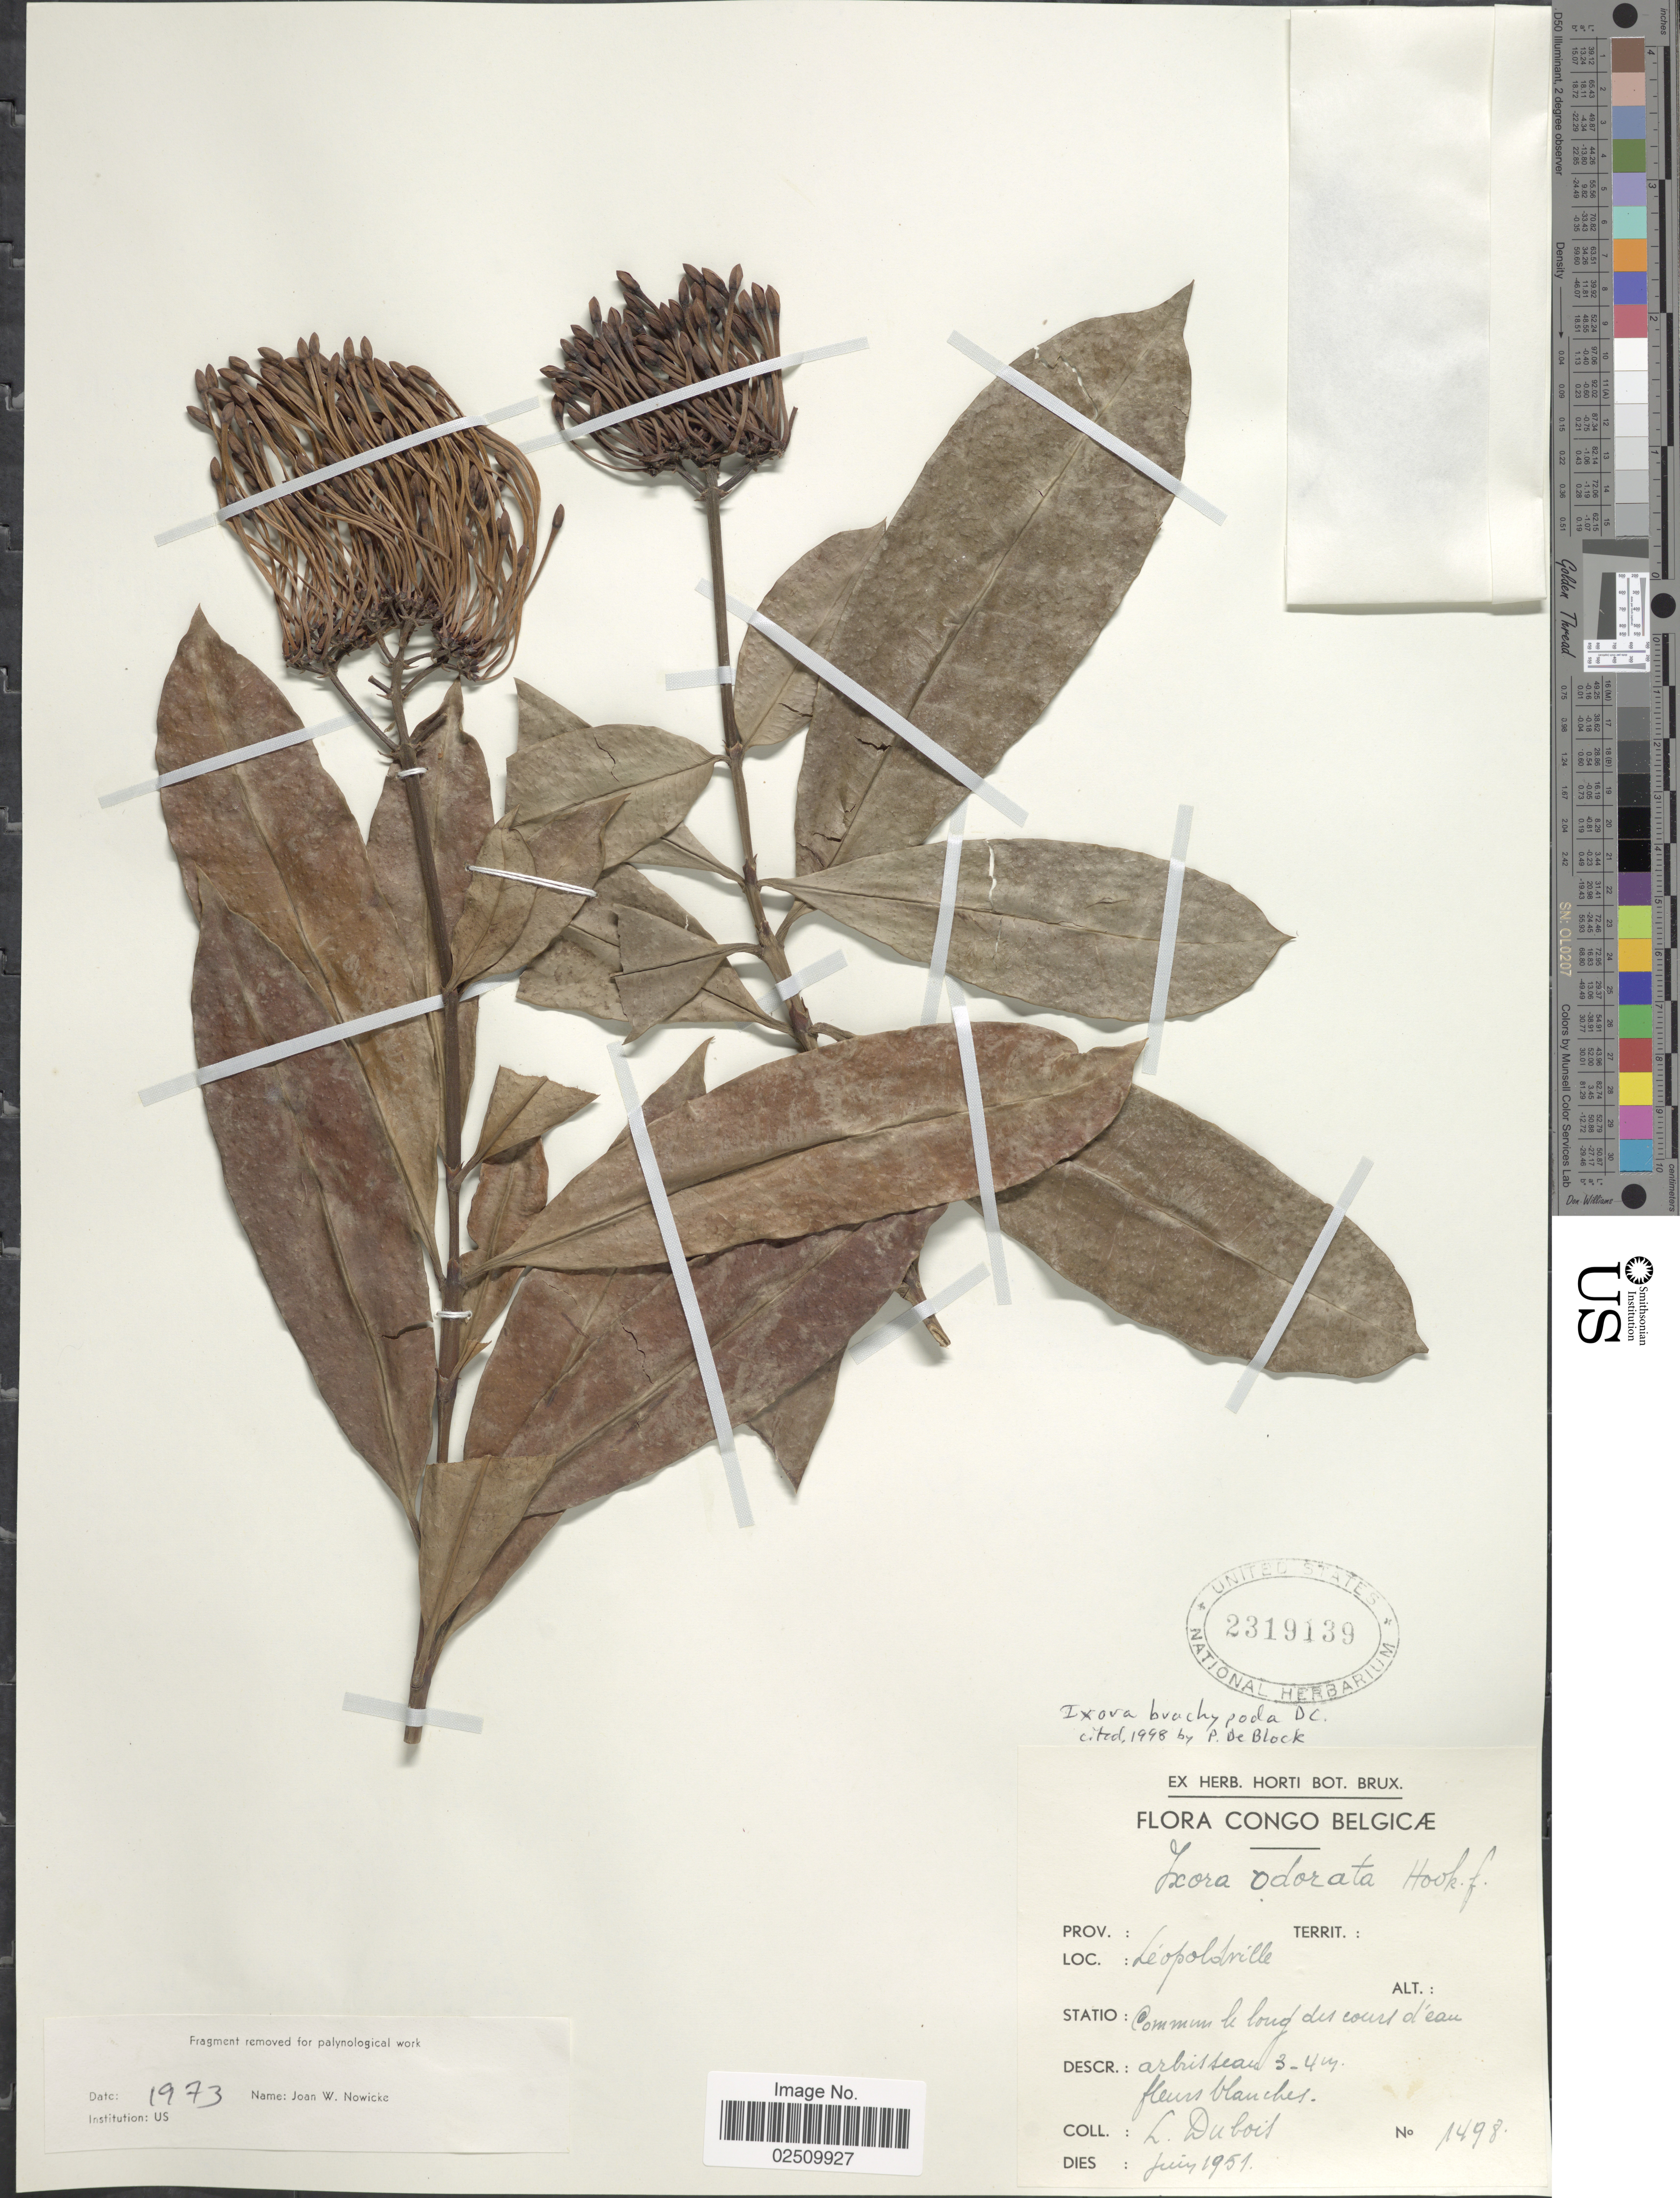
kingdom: Plantae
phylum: Tracheophyta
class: Magnoliopsida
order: Gentianales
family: Rubiaceae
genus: Ixora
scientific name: Ixora brachypoda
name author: DC.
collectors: L. Dubois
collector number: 1498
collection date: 1951-06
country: Congo, Democratic Republic of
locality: Congo Belgicae. Léopoldville.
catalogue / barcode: US 2319139